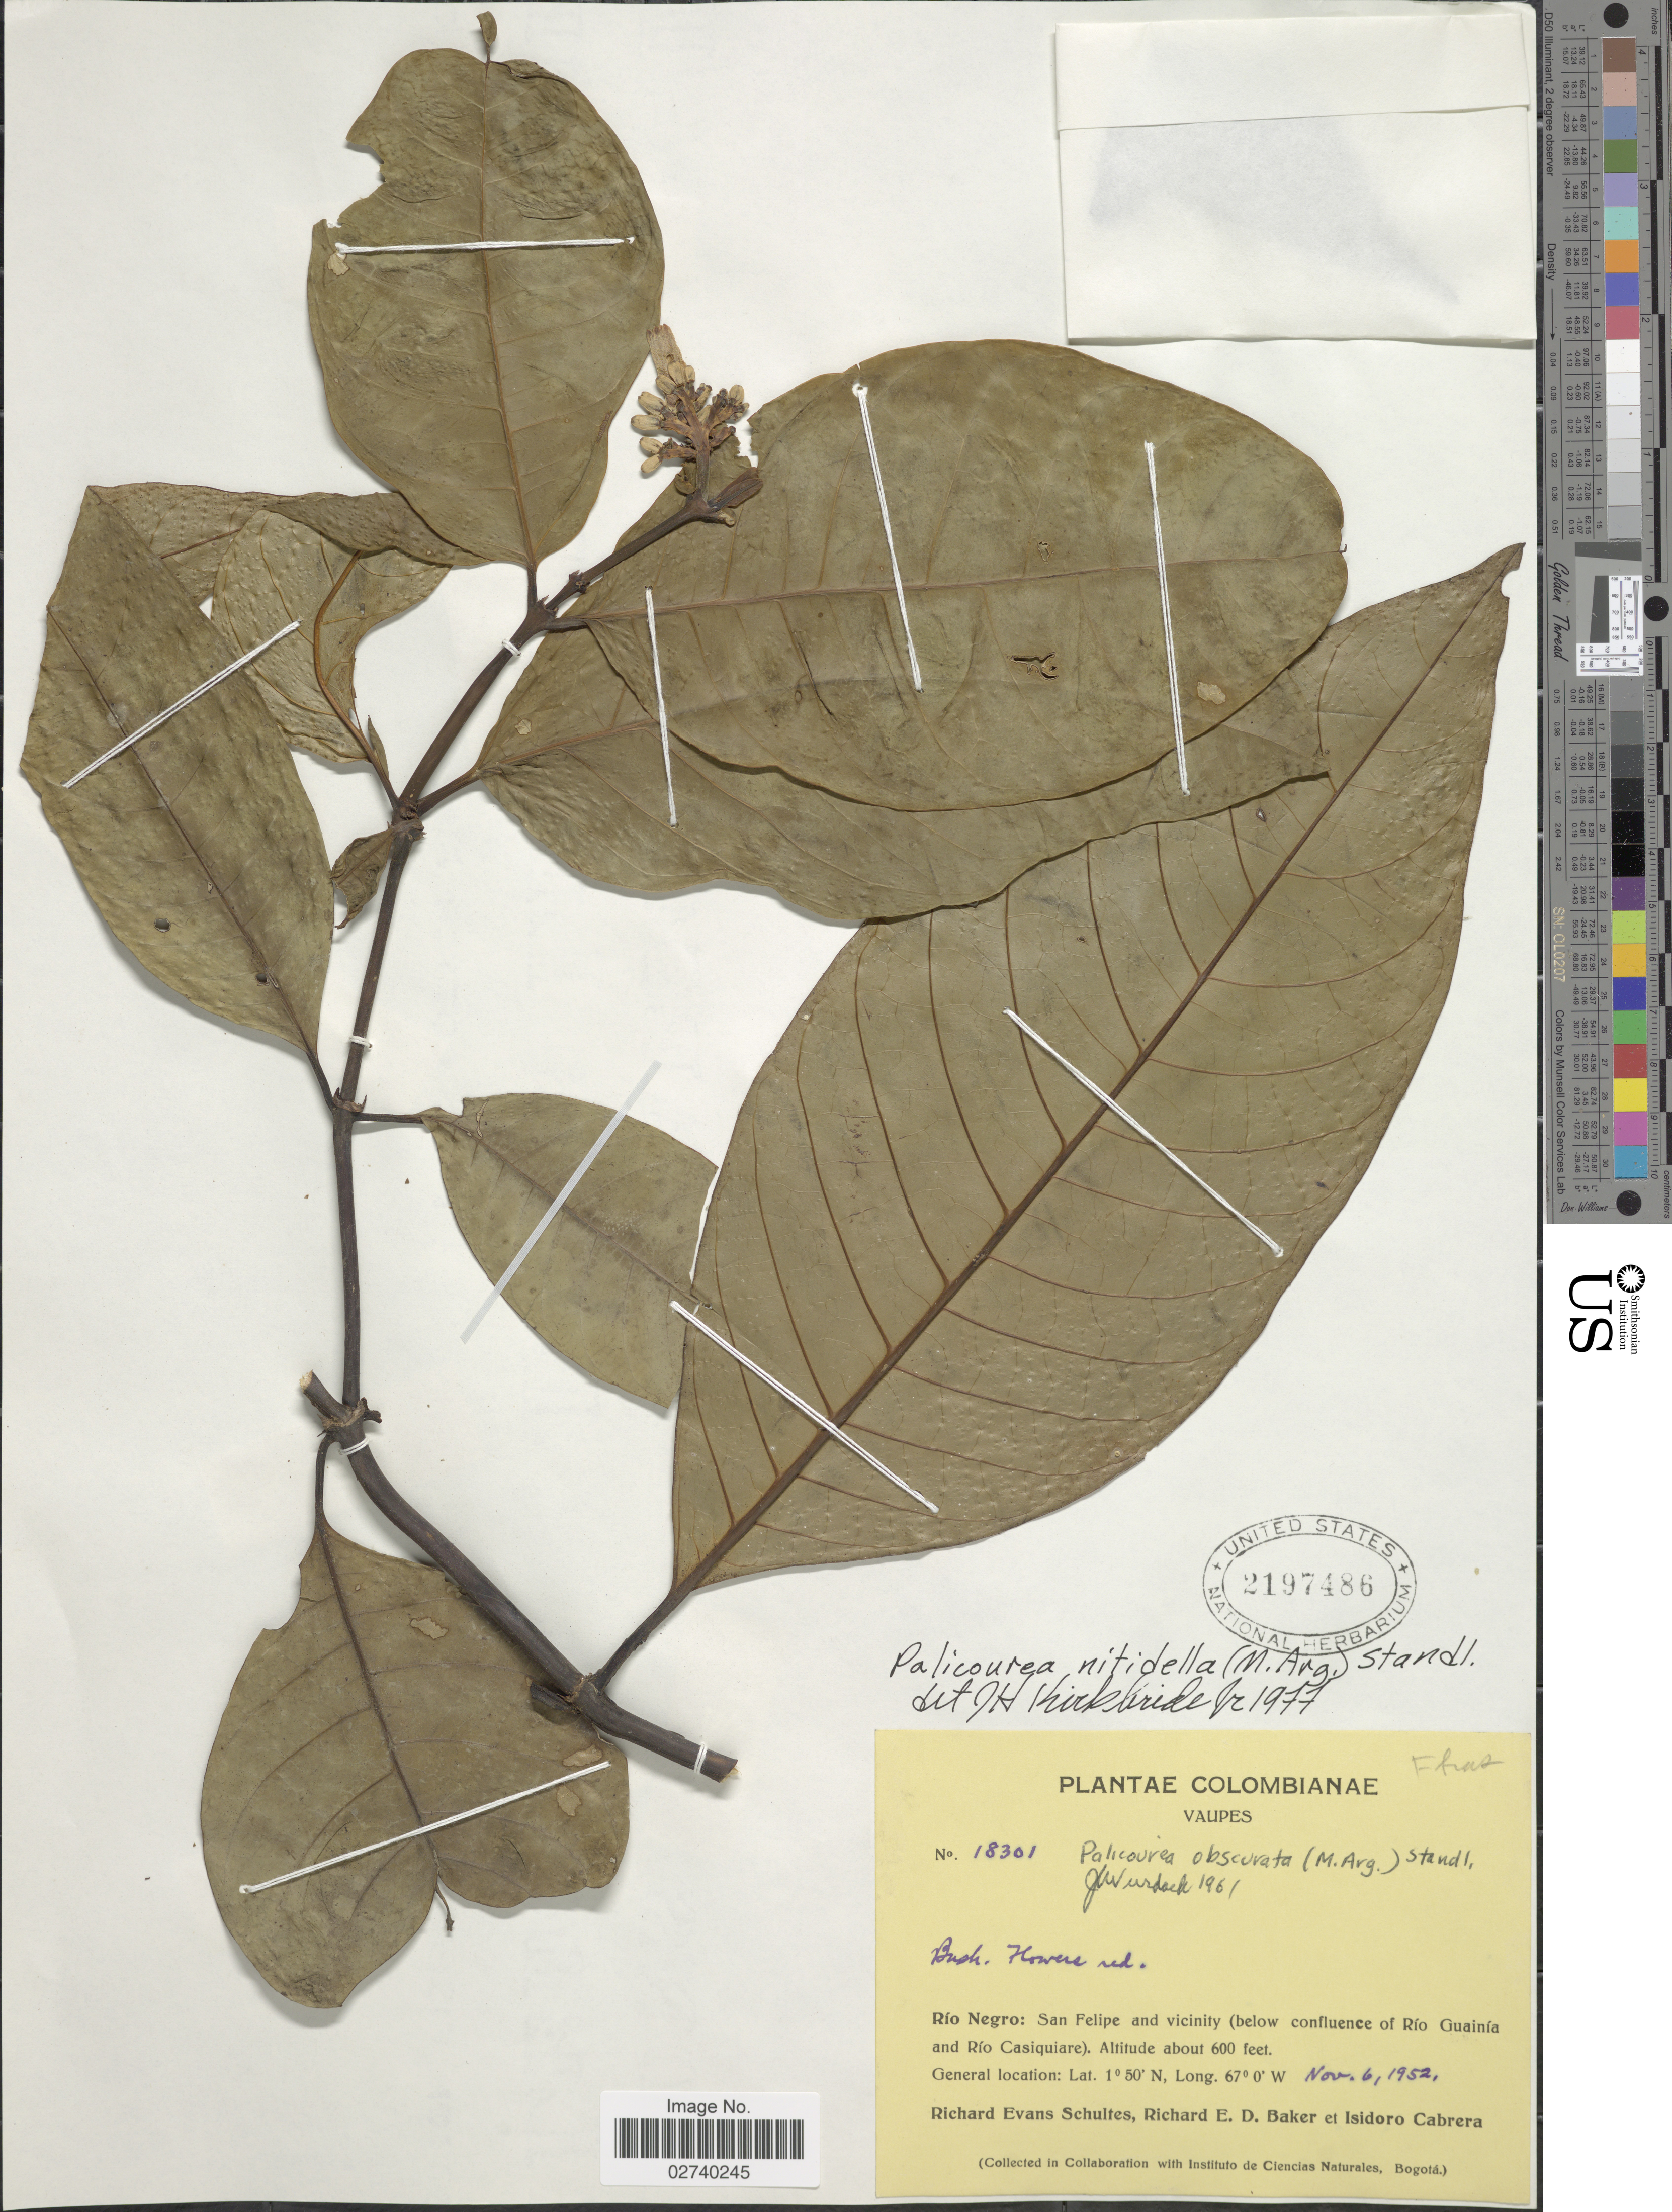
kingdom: Plantae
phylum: Tracheophyta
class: Magnoliopsida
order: Gentianales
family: Rubiaceae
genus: Palicourea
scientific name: Palicourea nitidella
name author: (Müll. Arg.) Standl.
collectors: R. E. Schultes, R. E. D. Baker & I. Cabrera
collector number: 18301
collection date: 1952-11-06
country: Colombia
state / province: Vaupés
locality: Rio Negro: San Felipe and vicinity (below confluence of Rio Guainia and Rio Casiquiare)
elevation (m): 183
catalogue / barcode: US 2197486